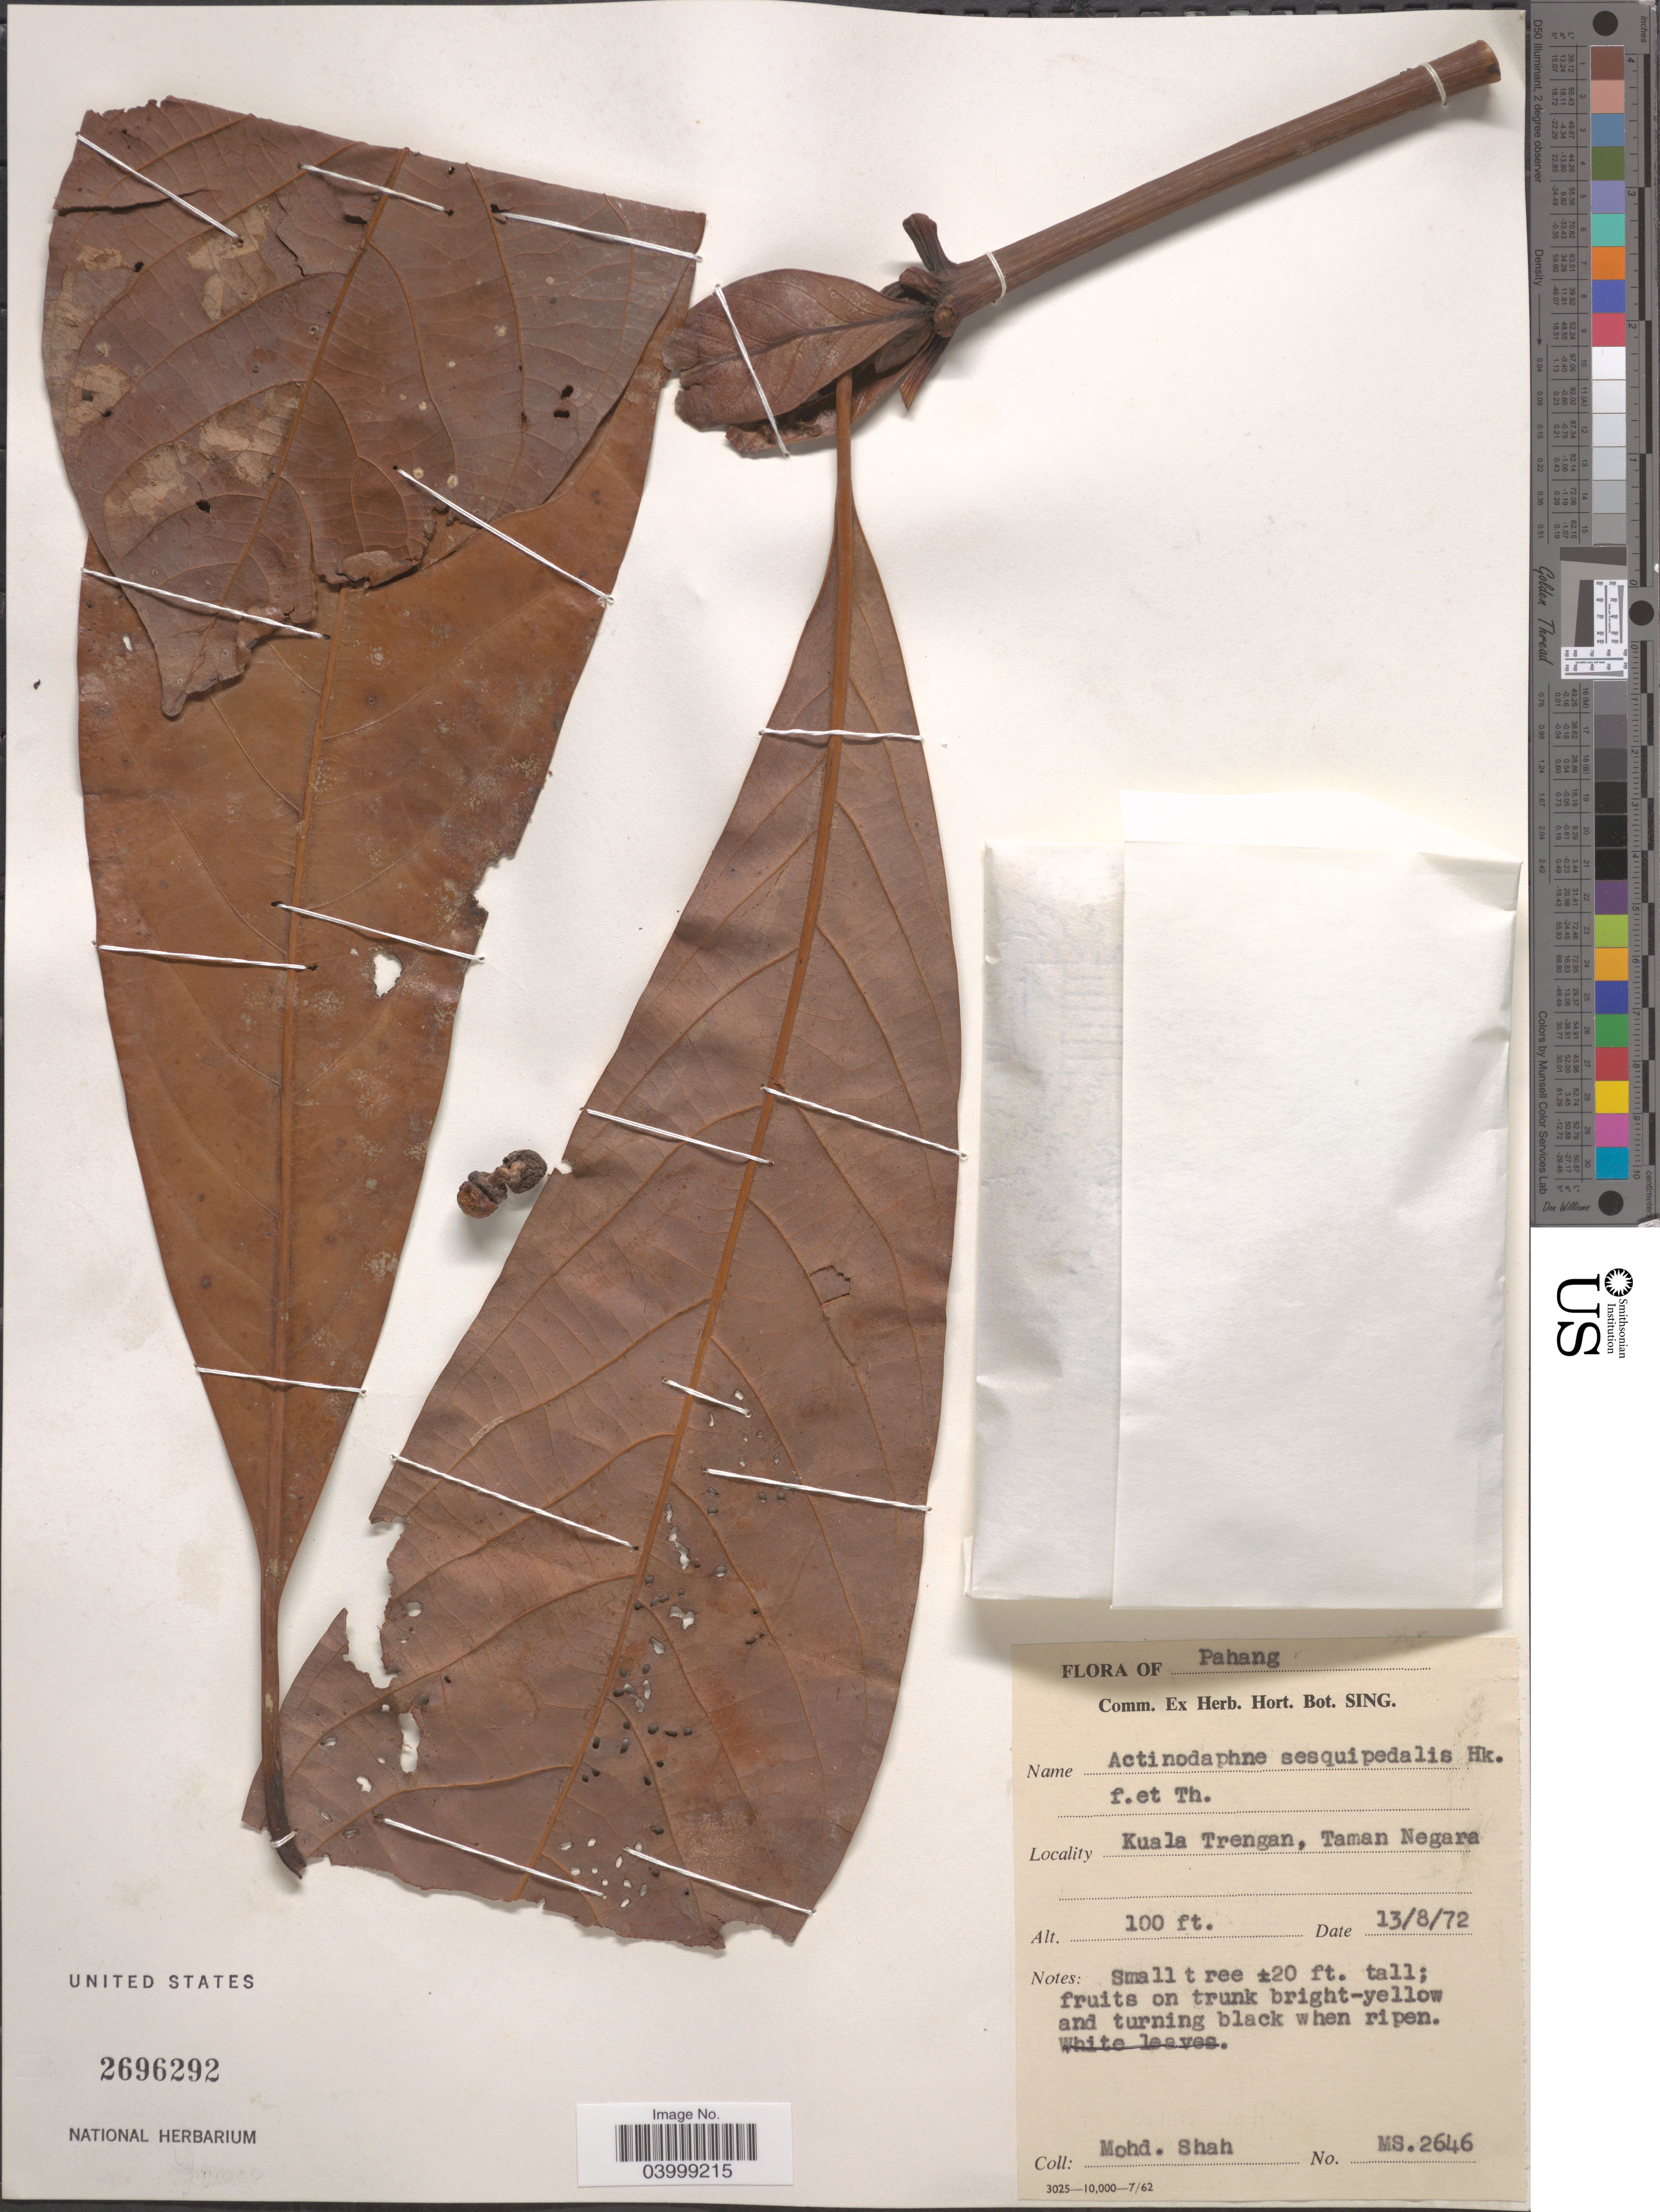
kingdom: Plantae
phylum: Tracheophyta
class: Magnoliopsida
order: Laurales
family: Lauraceae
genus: Actinodaphne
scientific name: Actinodaphne sesquipedalis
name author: Hook. f. ex Thomson & Meisn.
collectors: M. Shah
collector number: MS2646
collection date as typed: Transcribed d/m/y: 13/8/72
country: Malaysia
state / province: Pahang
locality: Kuala Trengan, Taman Negara.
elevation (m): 30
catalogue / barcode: US 2696292